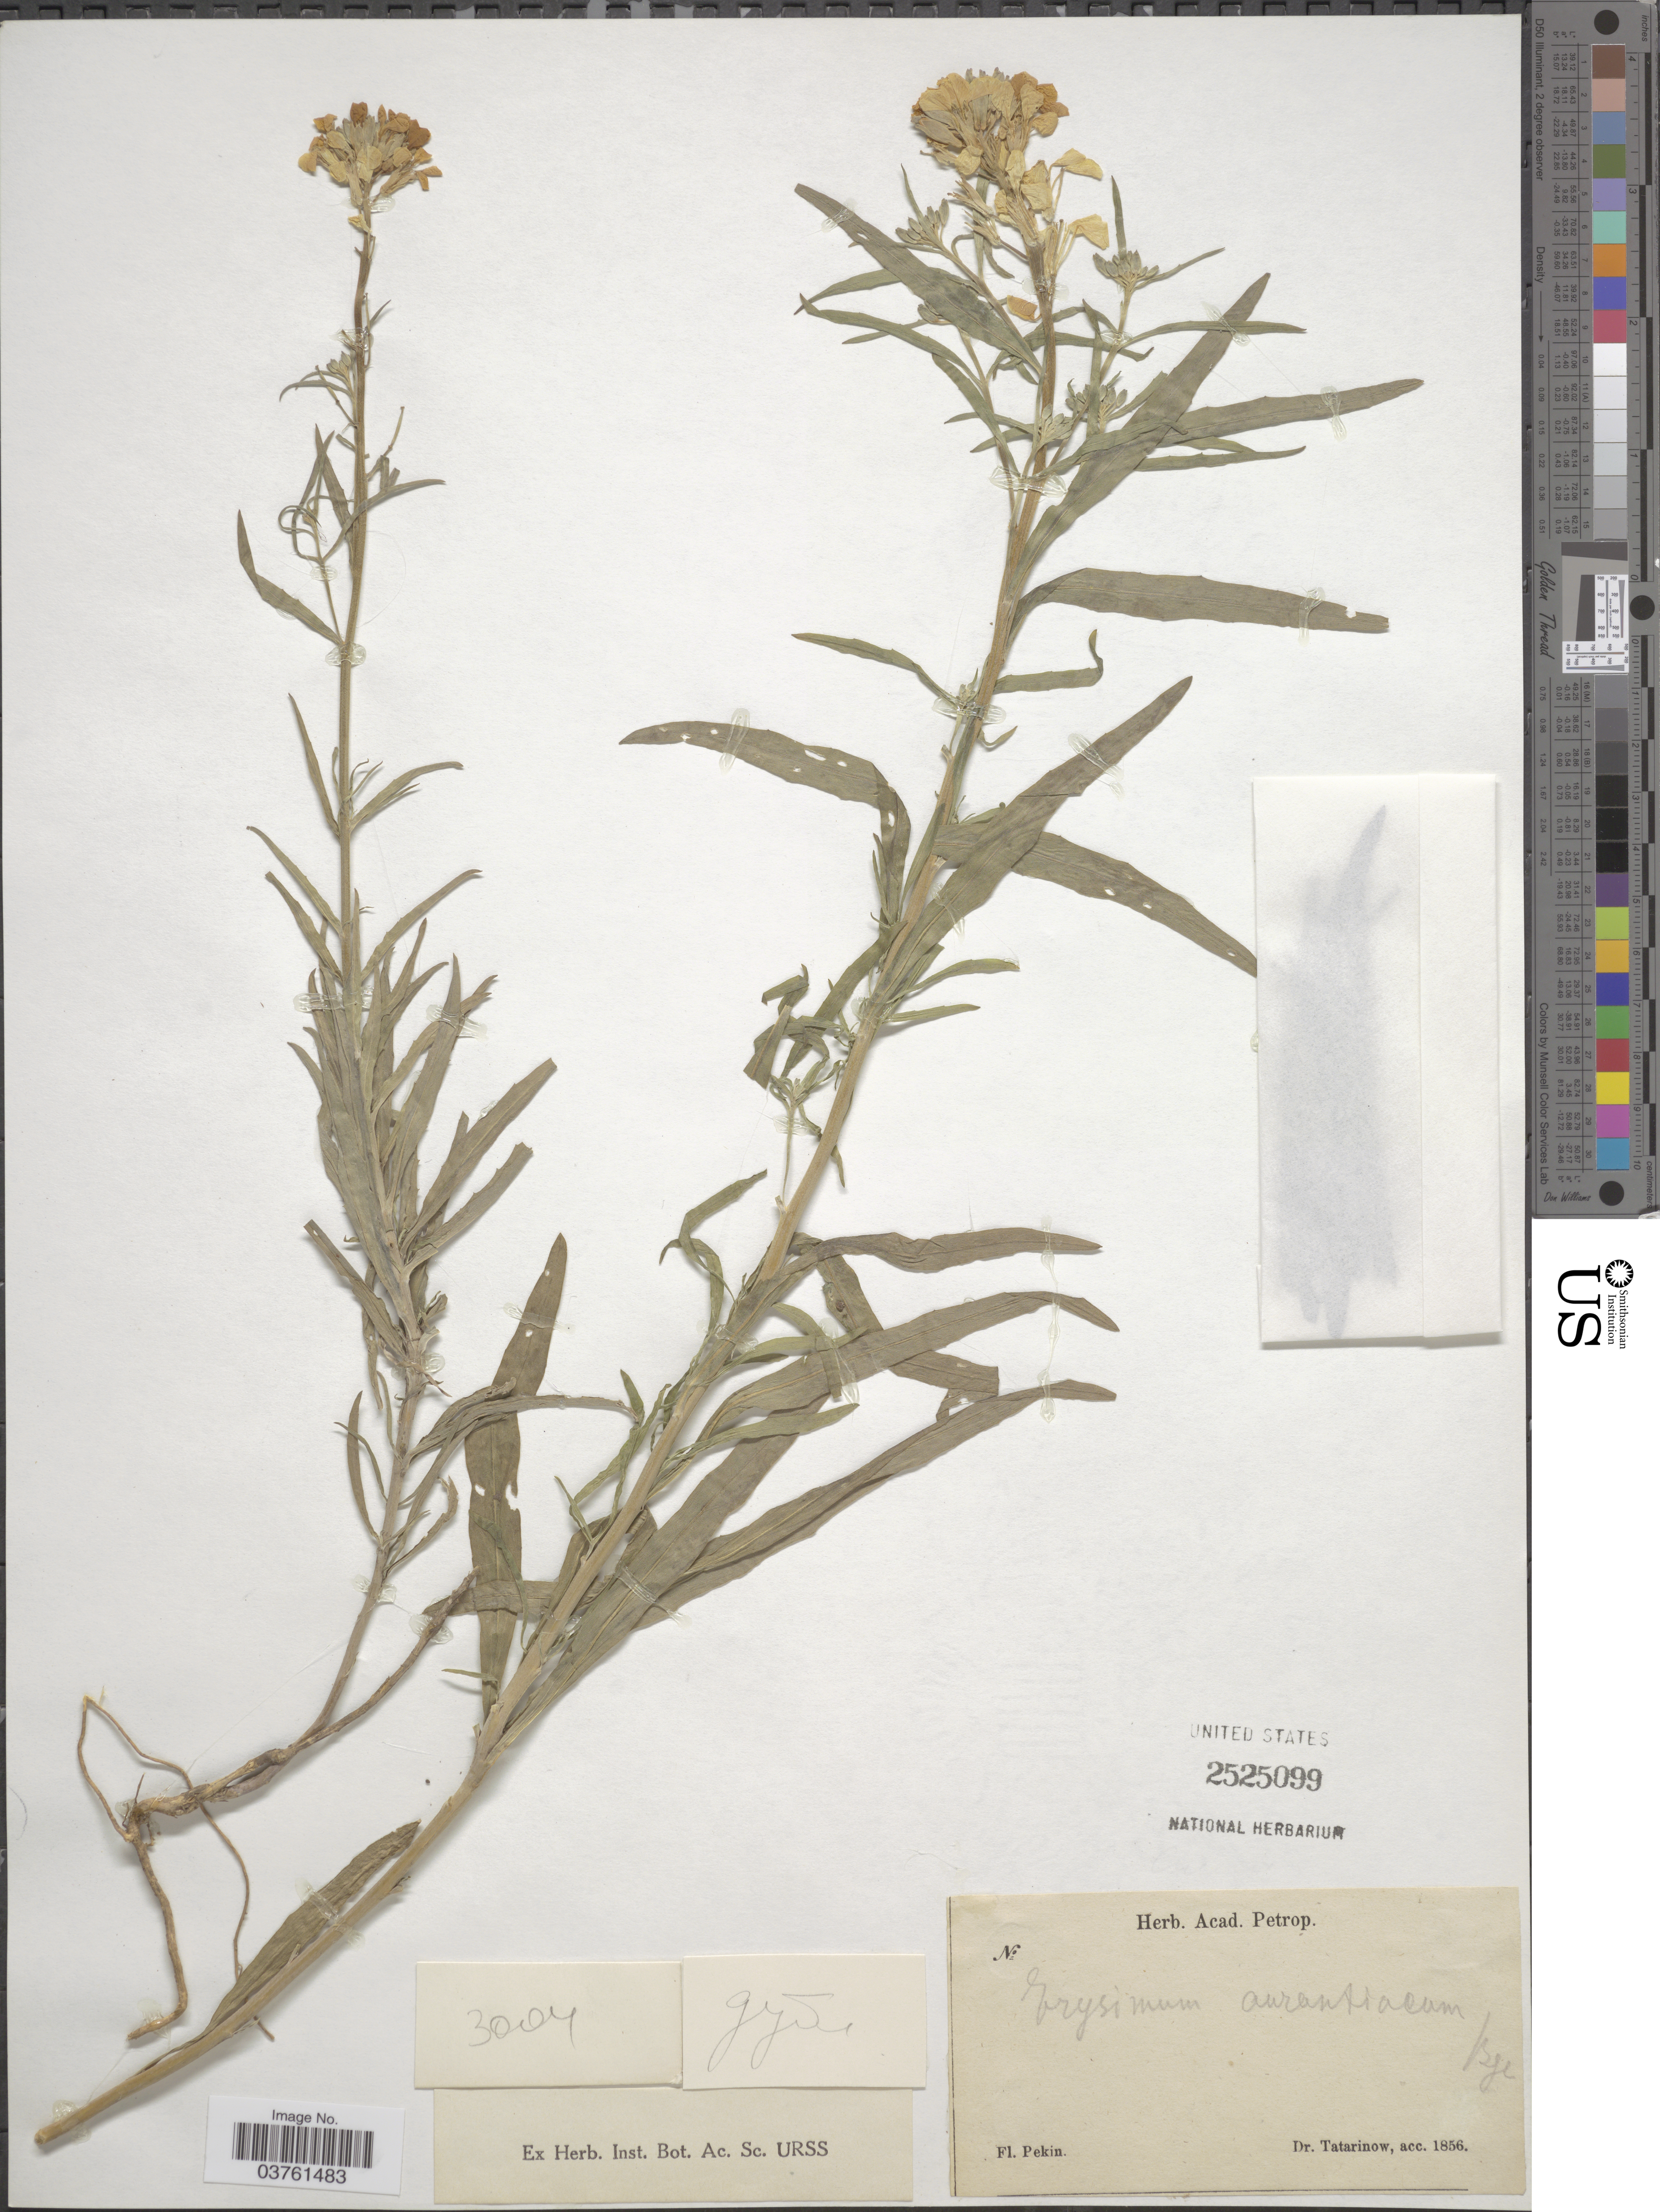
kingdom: Plantae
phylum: Tracheophyta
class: Magnoliopsida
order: Brassicales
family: Brassicaceae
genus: Erysimum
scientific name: Erysimum aurantiacum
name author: Maxim.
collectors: -. Tatarinow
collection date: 1856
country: China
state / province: Beijing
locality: Pekin.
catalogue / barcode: US 2525099